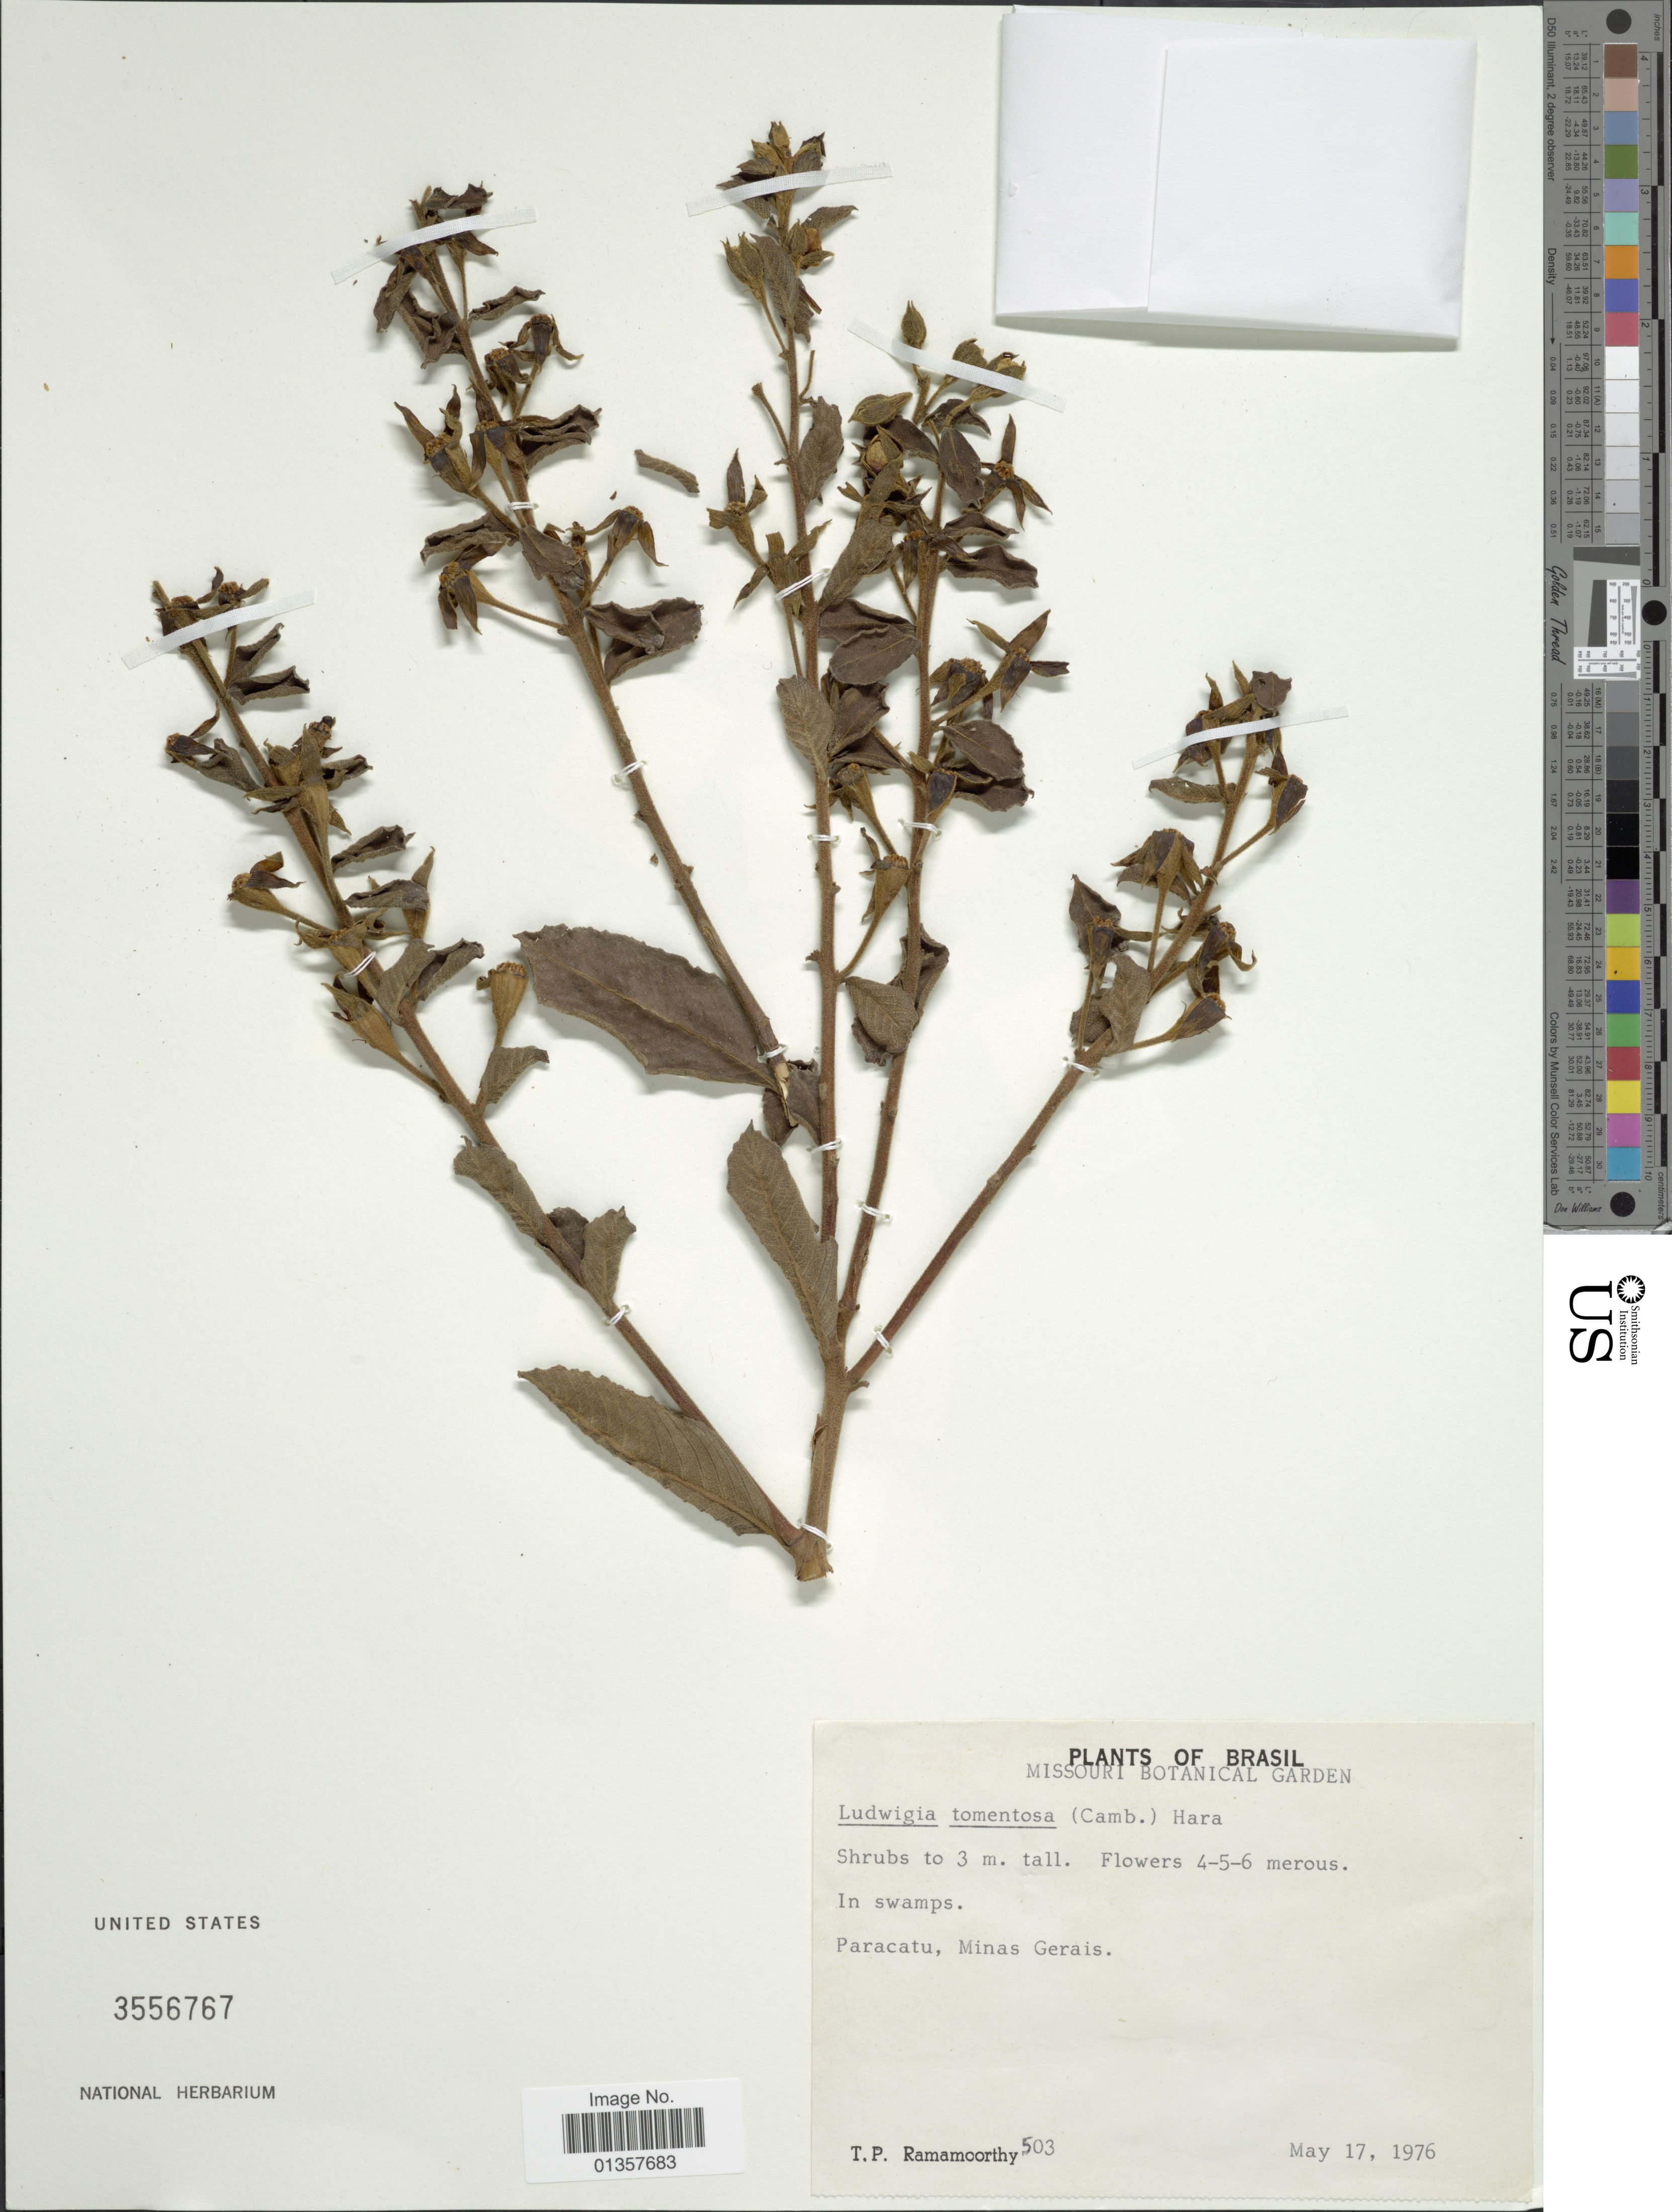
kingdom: Plantae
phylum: Tracheophyta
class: Magnoliopsida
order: Myrtales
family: Onagraceae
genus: Ludwigia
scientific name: Ludwigia tomentosa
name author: (Cambess.) H. Hara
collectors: T. P. Ramamoorthy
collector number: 503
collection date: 1976-05-17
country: Brazil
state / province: Minas Gerais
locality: Paracatu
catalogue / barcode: US 3556767